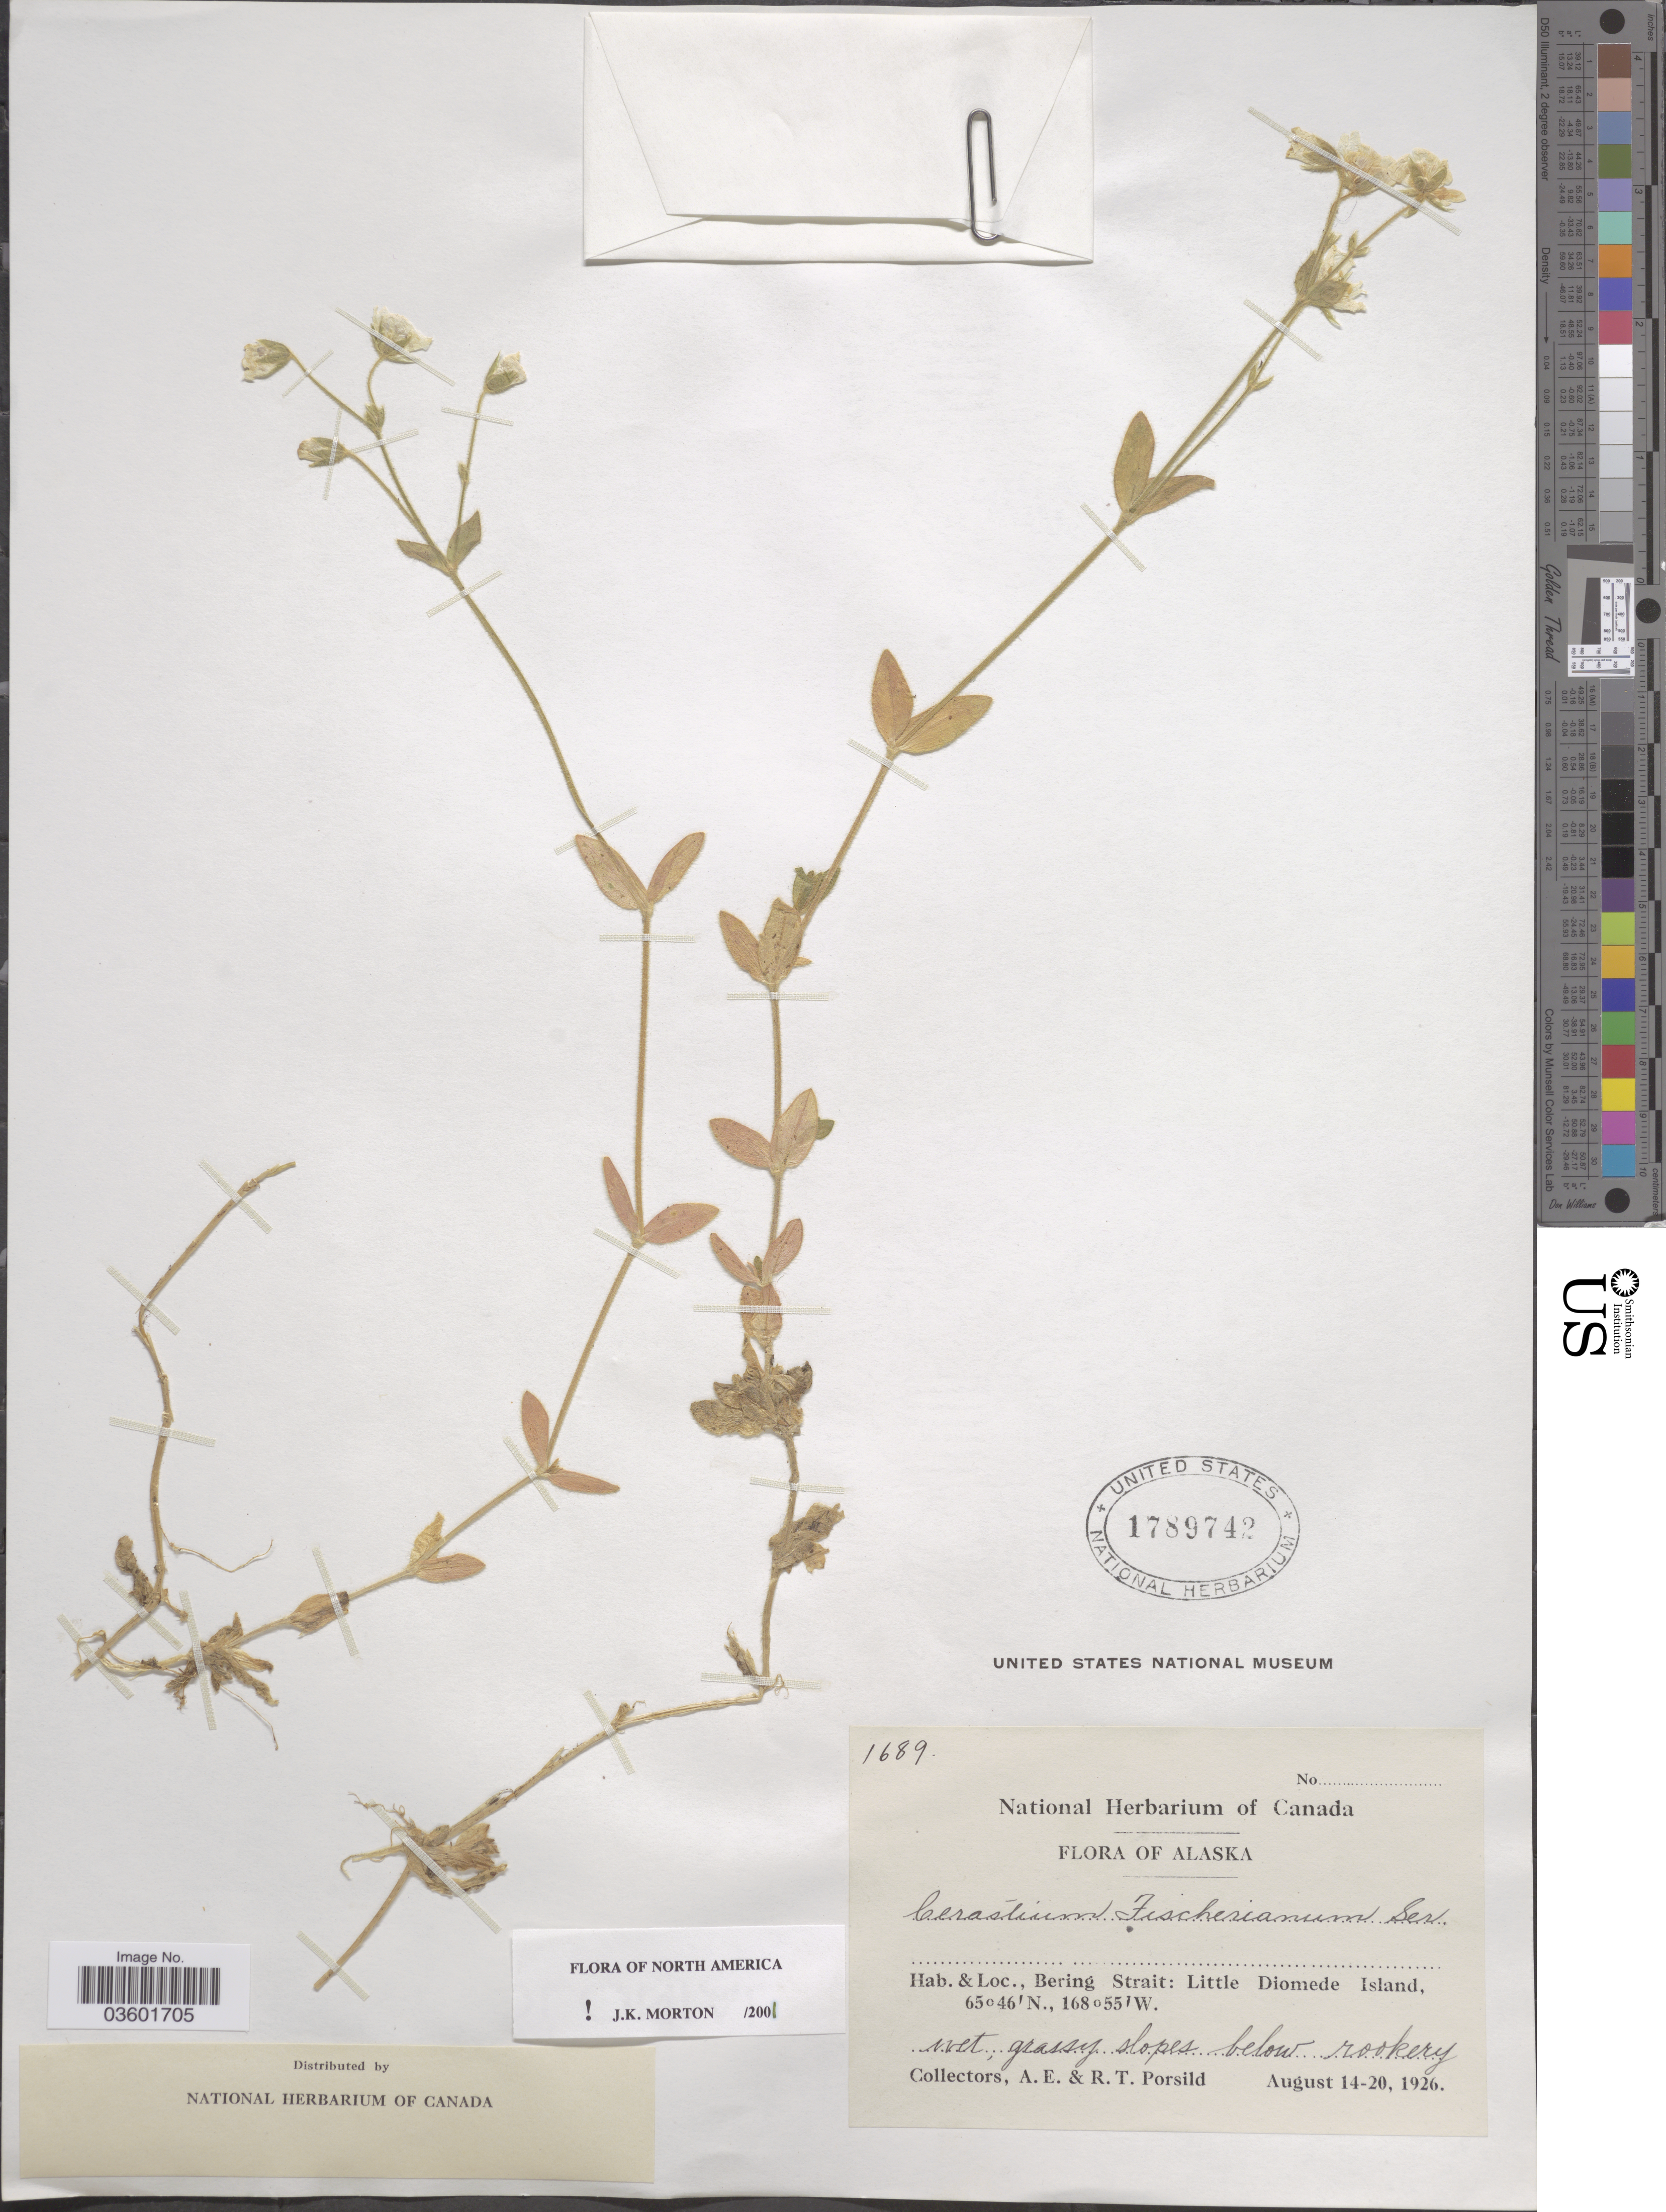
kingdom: Plantae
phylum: Tracheophyta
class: Magnoliopsida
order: Caryophyllales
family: Caryophyllaceae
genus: Cerastium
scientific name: Cerastium fischerianum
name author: Ser.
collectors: A. E. Porsild & R. T. Porsild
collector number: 1689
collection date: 1926-08-14/1926-08-20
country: United States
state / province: Alaska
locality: Bering Strait: Little Diomede Island.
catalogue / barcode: US 1789742